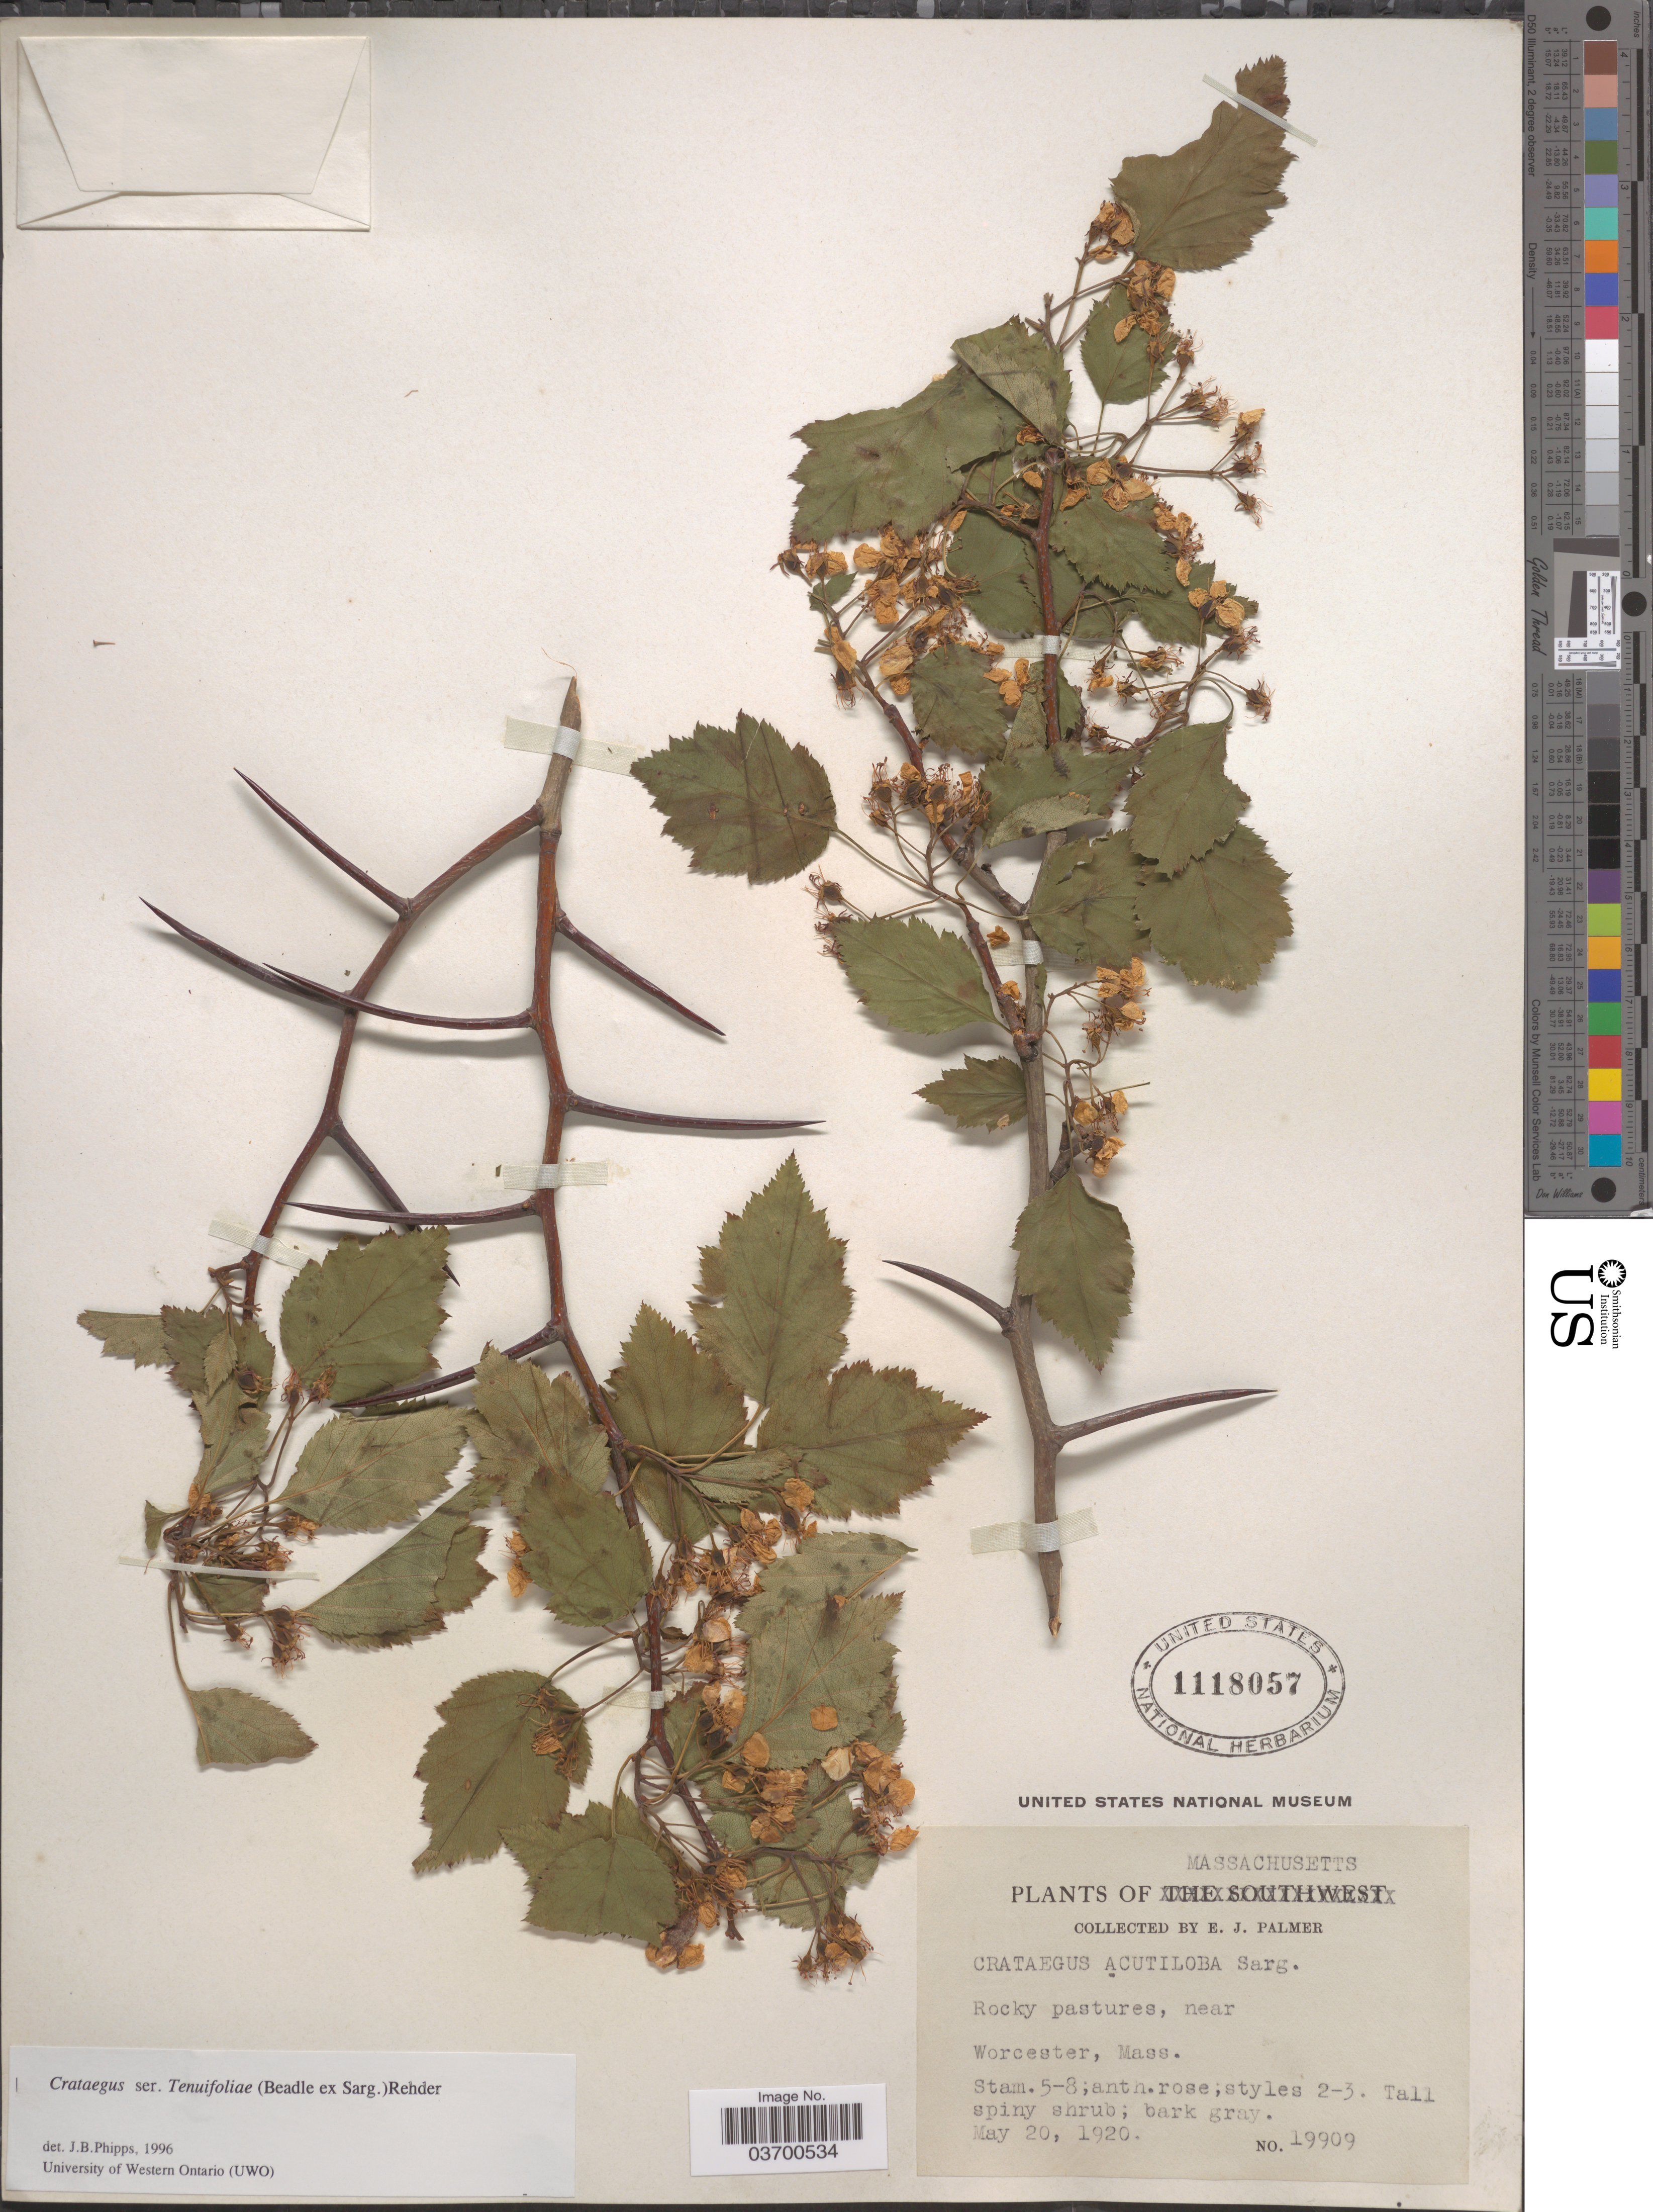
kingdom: Plantae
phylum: Tracheophyta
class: Magnoliopsida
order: Rosales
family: Rosaceae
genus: Crataegus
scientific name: Crataegus macrosperma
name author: Ashe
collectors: E. J. Palmer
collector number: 19909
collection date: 1920-05-20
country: United States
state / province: Massachusetts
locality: Rocky pastures, near Worcester.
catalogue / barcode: US 1118057